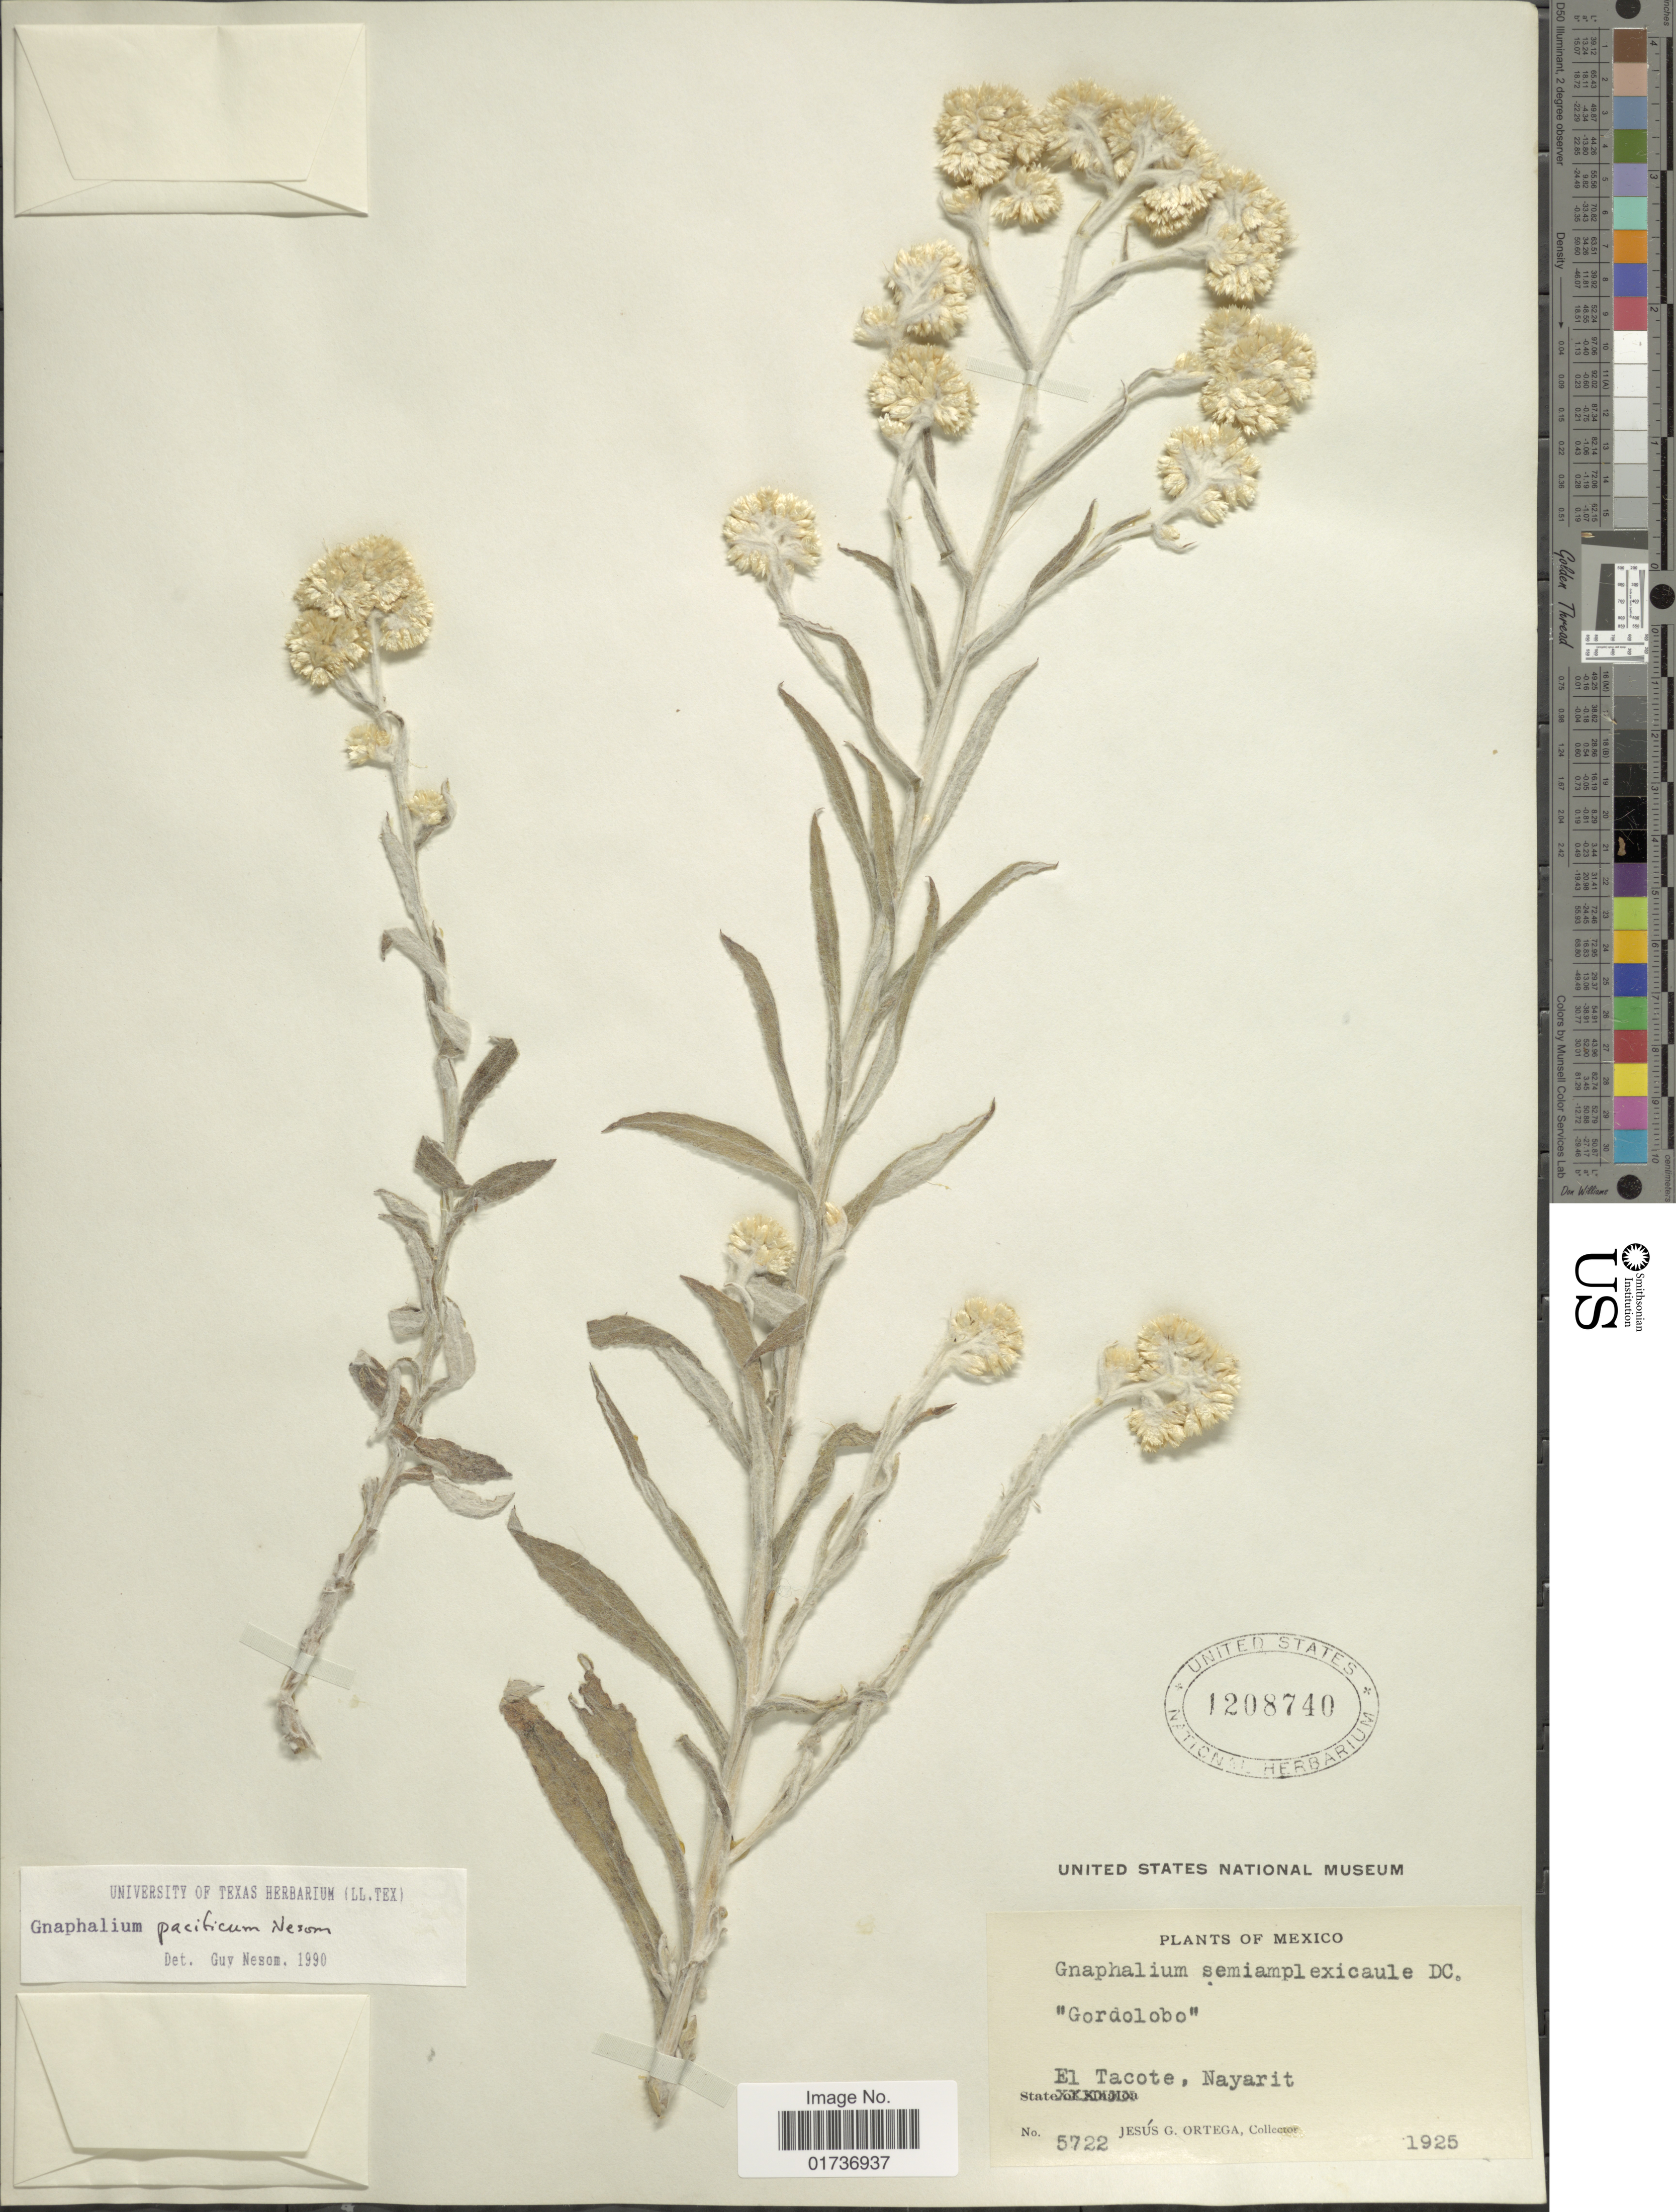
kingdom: Plantae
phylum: Tracheophyta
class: Magnoliopsida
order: Asterales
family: Asteraceae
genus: Gnaphalium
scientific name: Gnaphalium pacificum G.L. Nesom, ined.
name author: G.L. Nesom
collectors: J. Ortega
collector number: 5722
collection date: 1925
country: Mexico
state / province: Nayarit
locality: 'Gordolobo' El Tacote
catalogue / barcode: US 1208740